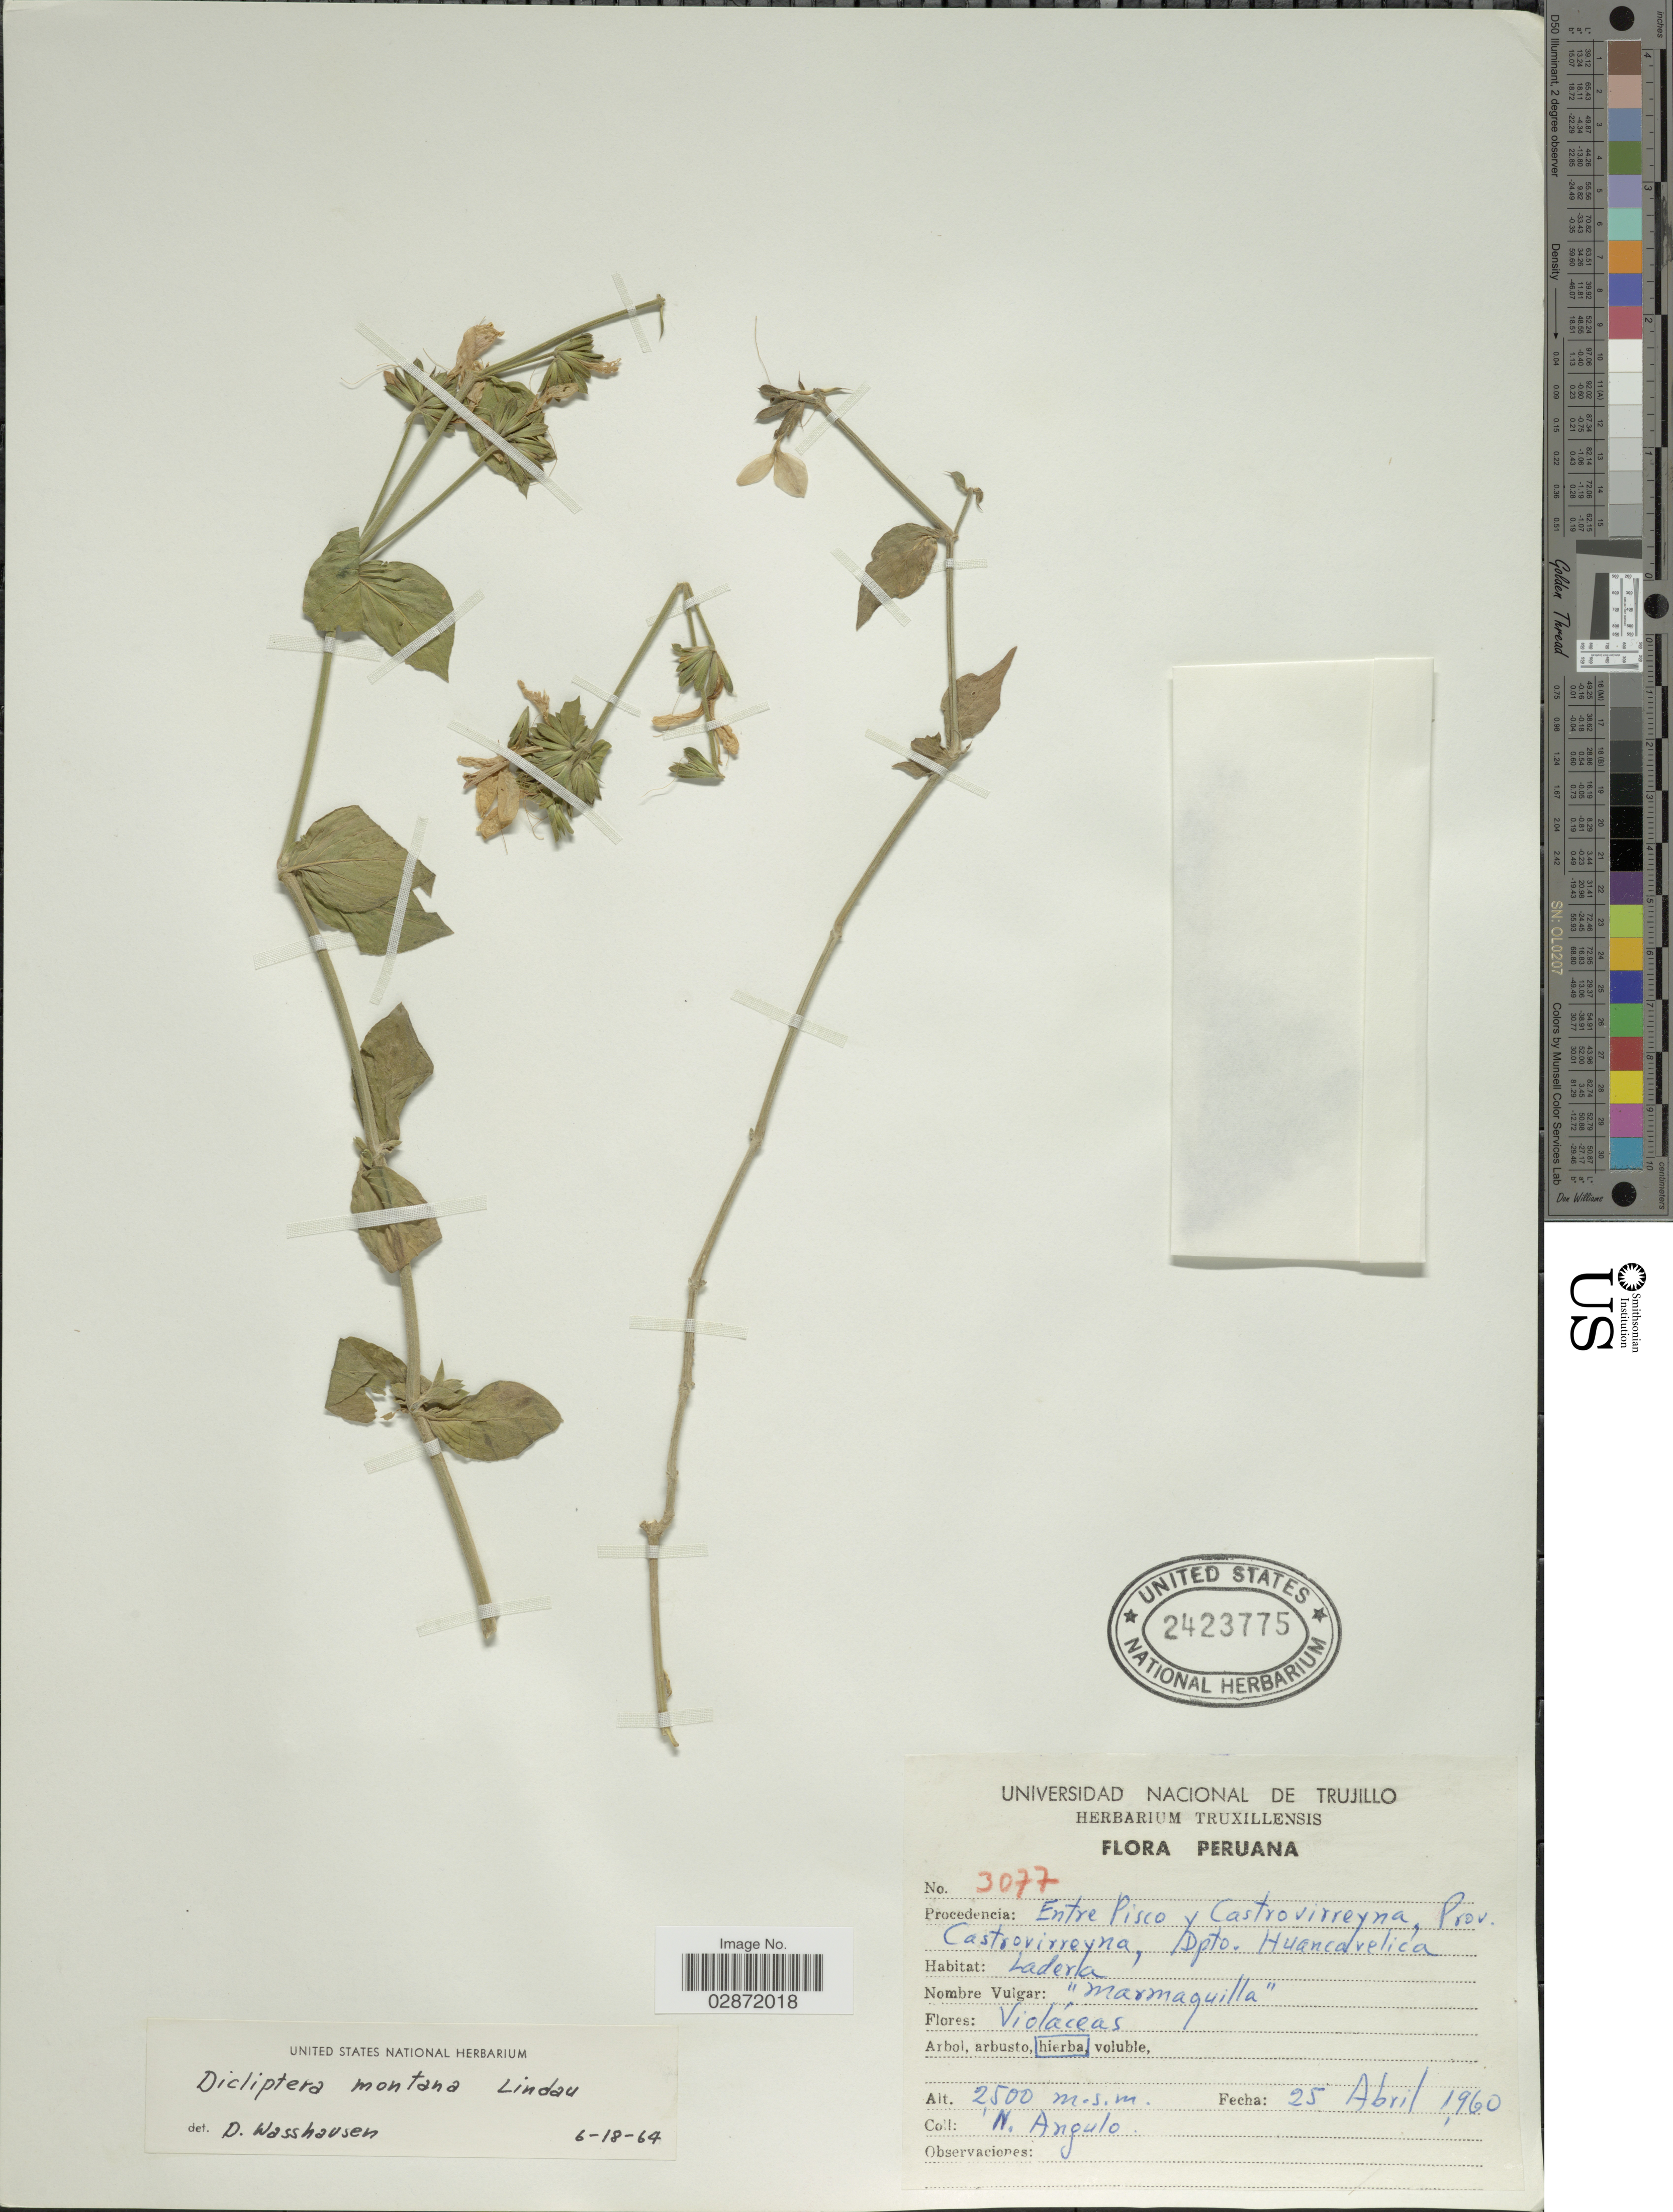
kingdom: Plantae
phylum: Tracheophyta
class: Magnoliopsida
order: Lamiales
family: Acanthaceae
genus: Dicliptera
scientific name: Dicliptera montana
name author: Lindau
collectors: N. Angulo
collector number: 3077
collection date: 1960-04-25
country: Peru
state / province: Huancavelica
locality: Entre Pisco y Castrovirreyna, Prov. Castrovirreyna, Dpto. Huancavelica.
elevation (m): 2500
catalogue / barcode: US 2423775